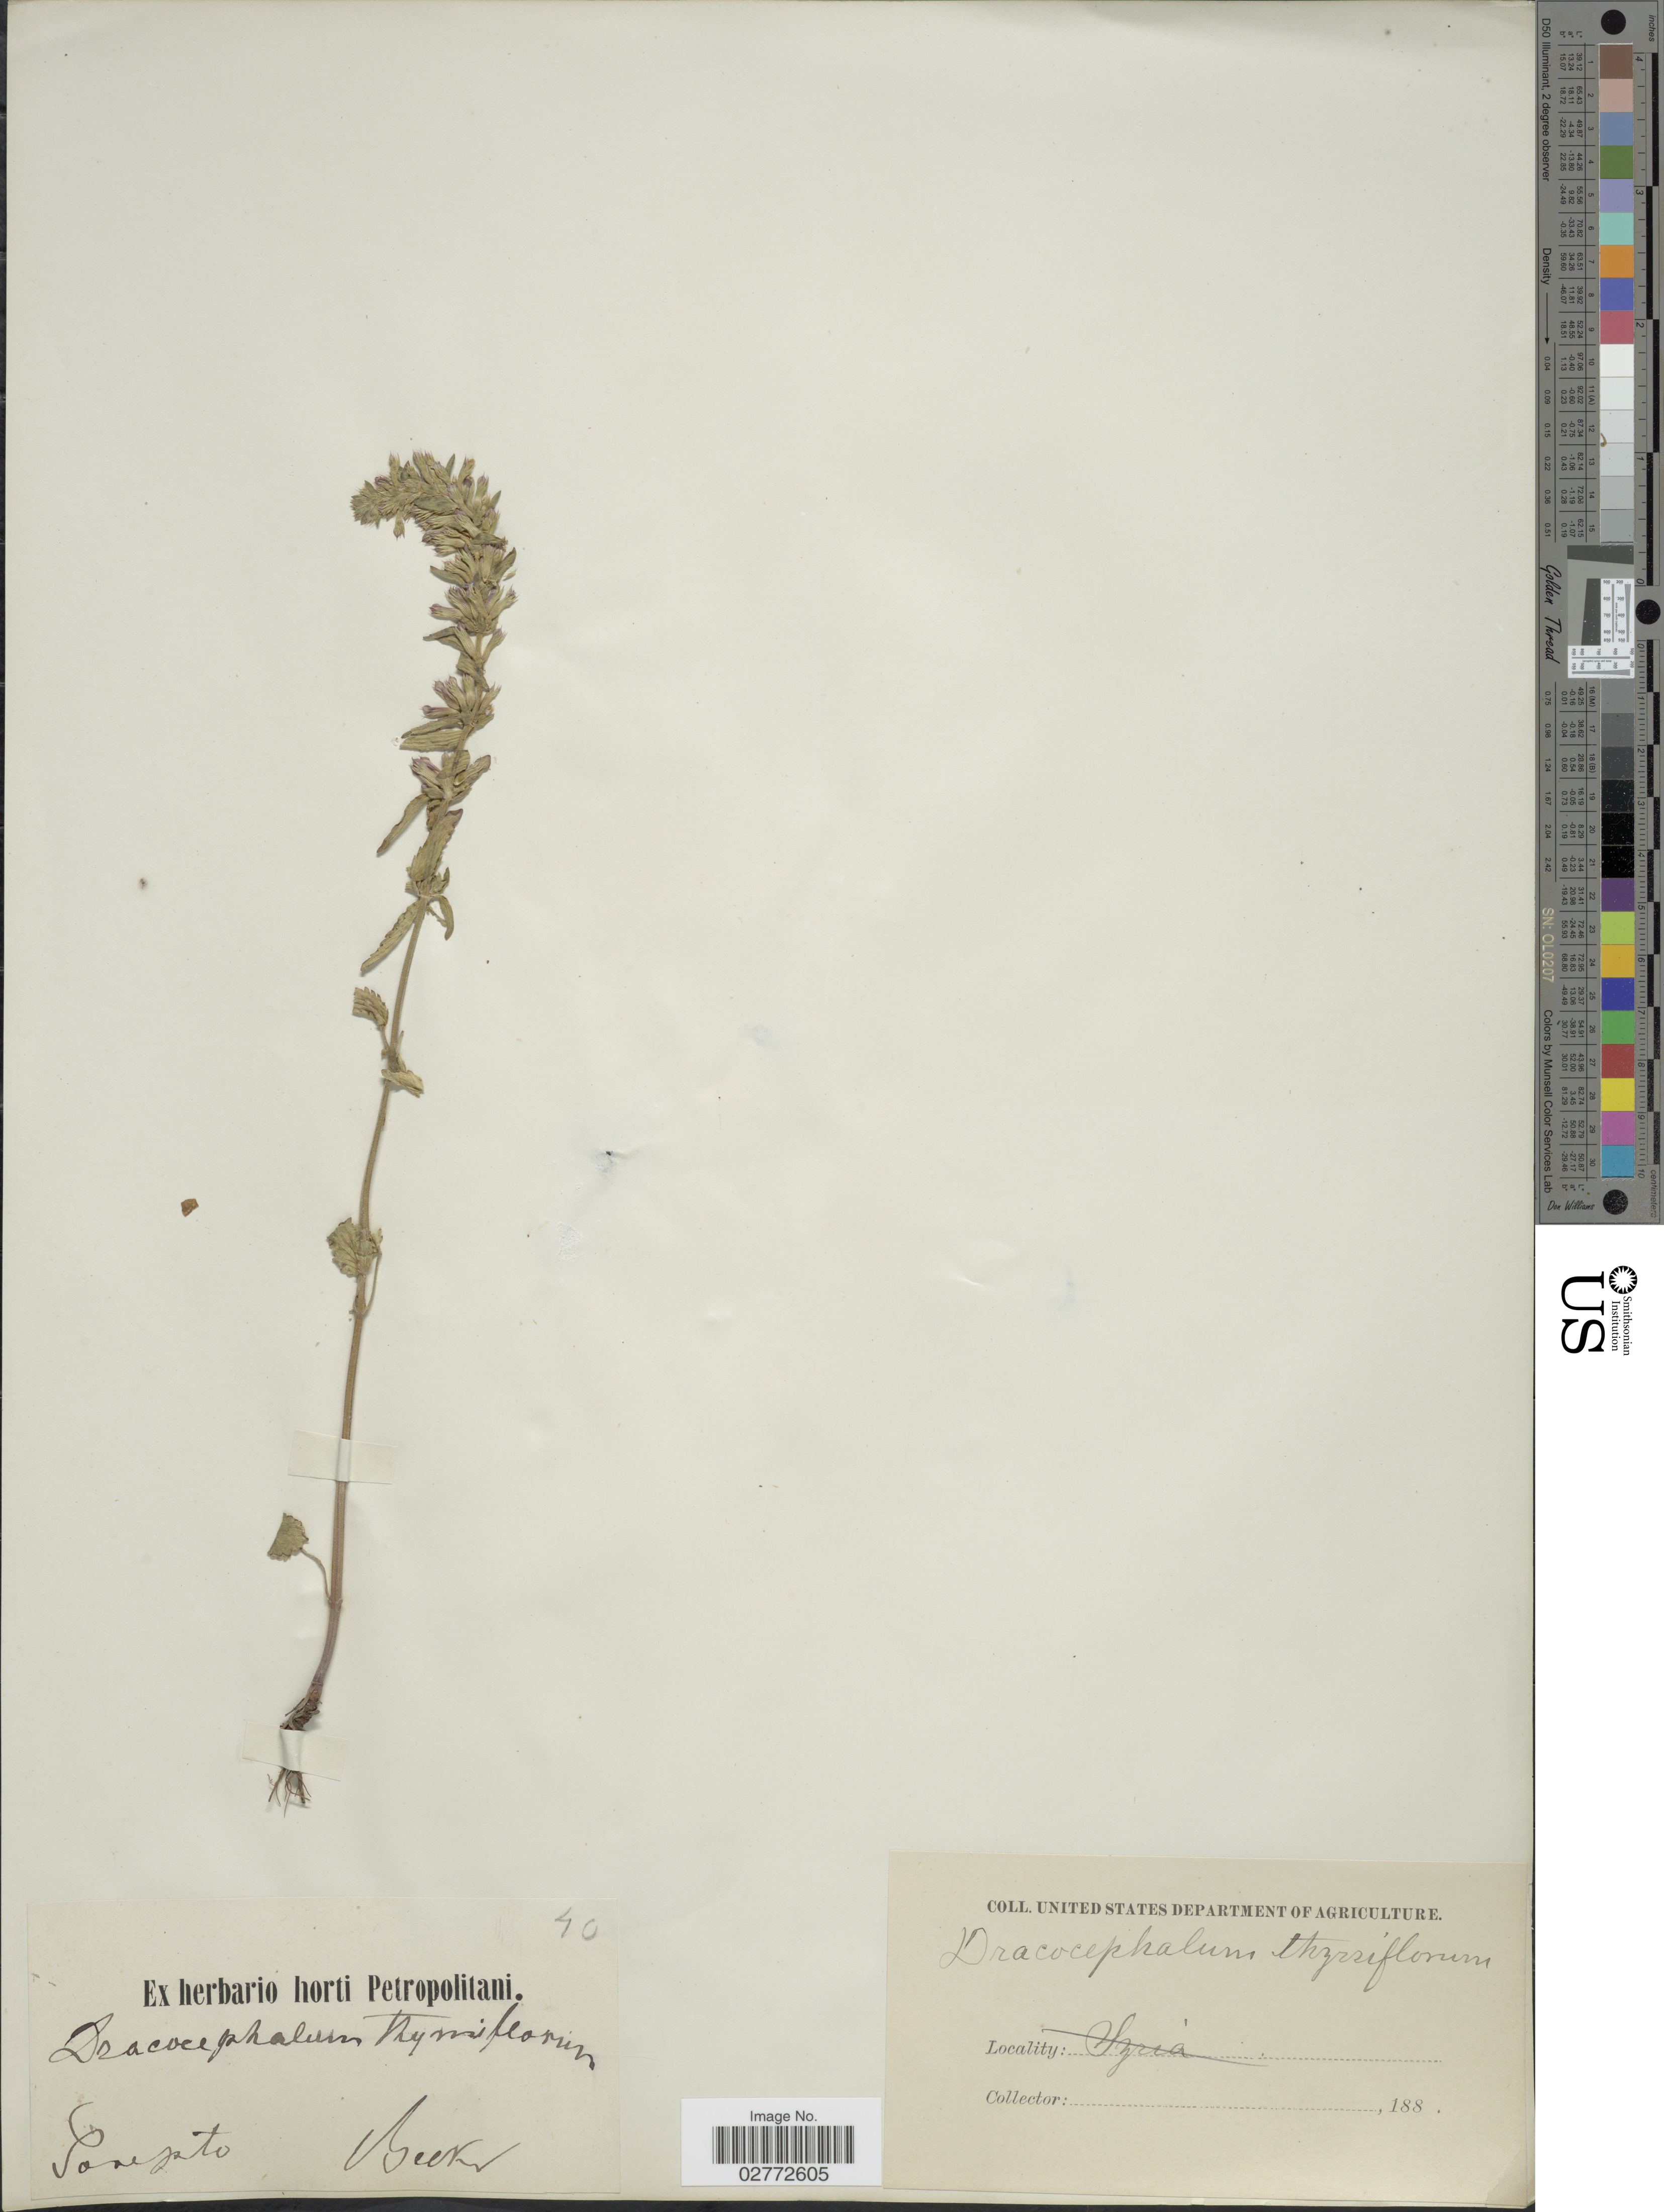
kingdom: Plantae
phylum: Tracheophyta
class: Magnoliopsida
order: Lamiales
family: Lamiaceae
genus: Dracocephalum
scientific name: Dracocephalum thymiflorum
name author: L.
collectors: Becker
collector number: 40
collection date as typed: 188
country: Russian Federation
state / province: Volgograd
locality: Sarepta.